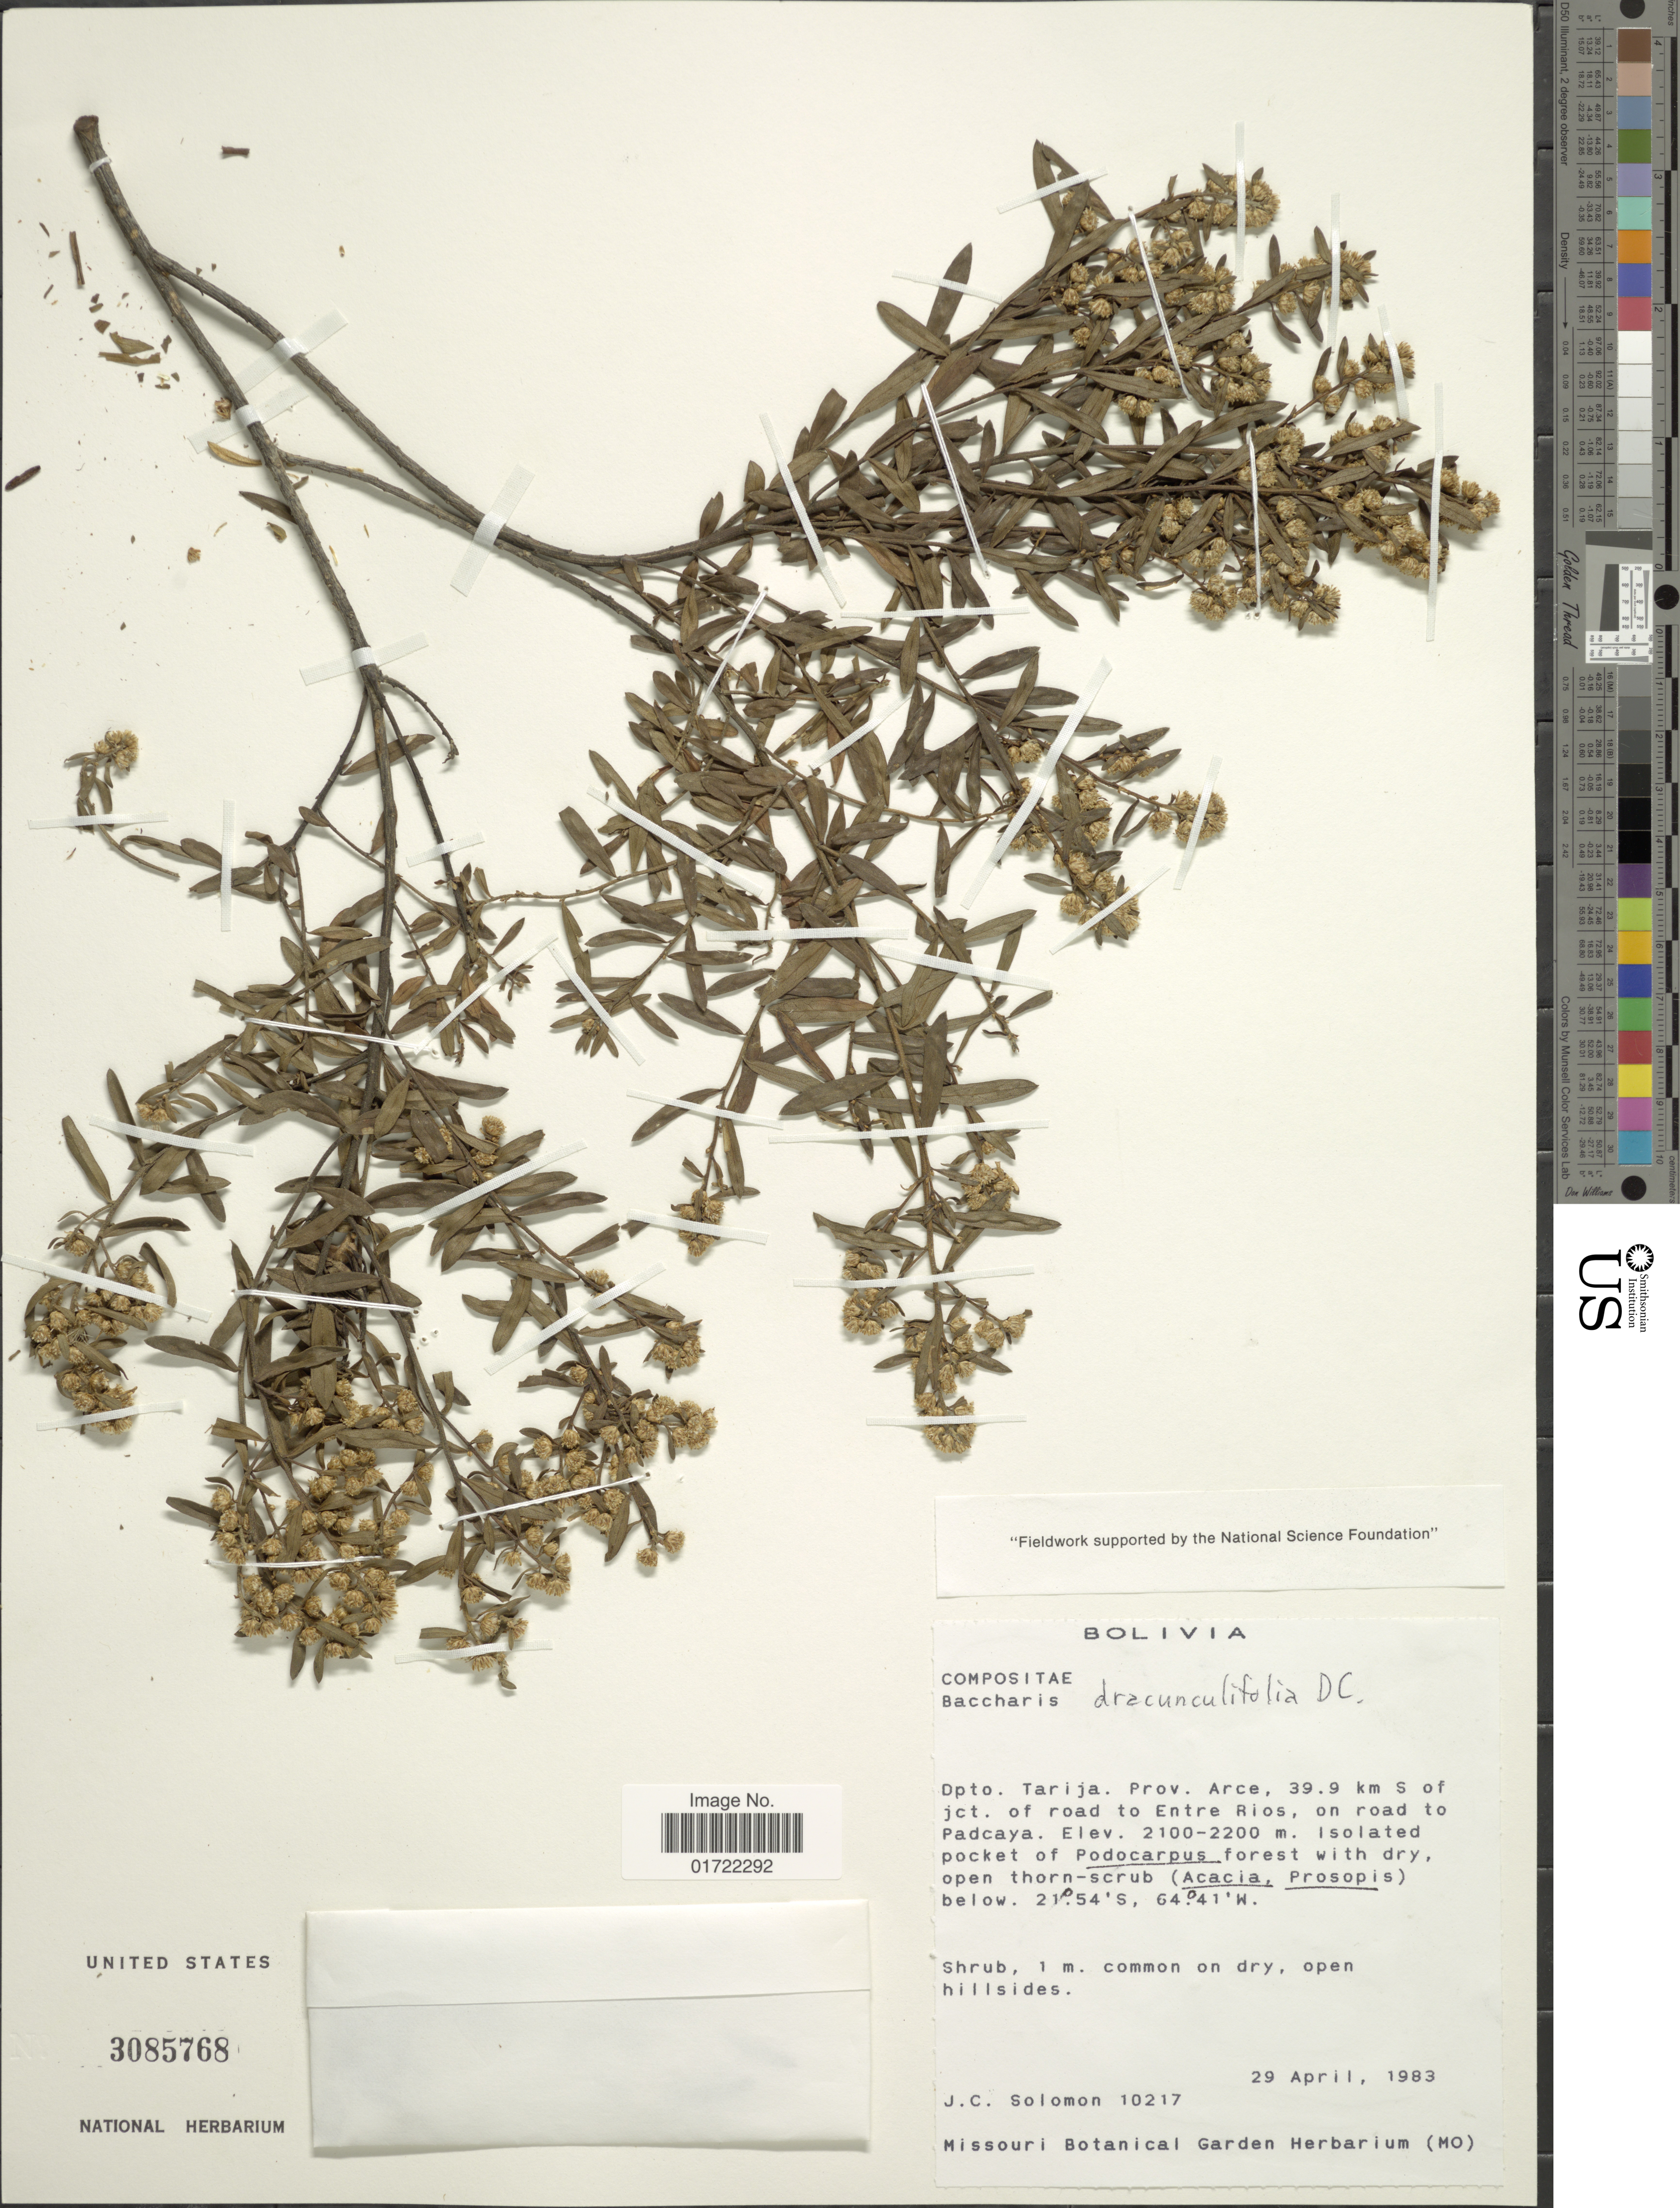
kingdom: Plantae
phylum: Tracheophyta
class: Magnoliopsida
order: Asterales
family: Asteraceae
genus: Baccharis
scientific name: Baccharis dracunculifolia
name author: DC.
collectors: J. C. Solomon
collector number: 10217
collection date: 1983-04-29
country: Bolivia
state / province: Tarija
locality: Prov. Arce, 39.9 km S of jct. of road to Entre Rios, on road to Padcaya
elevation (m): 2100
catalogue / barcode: US 3085768